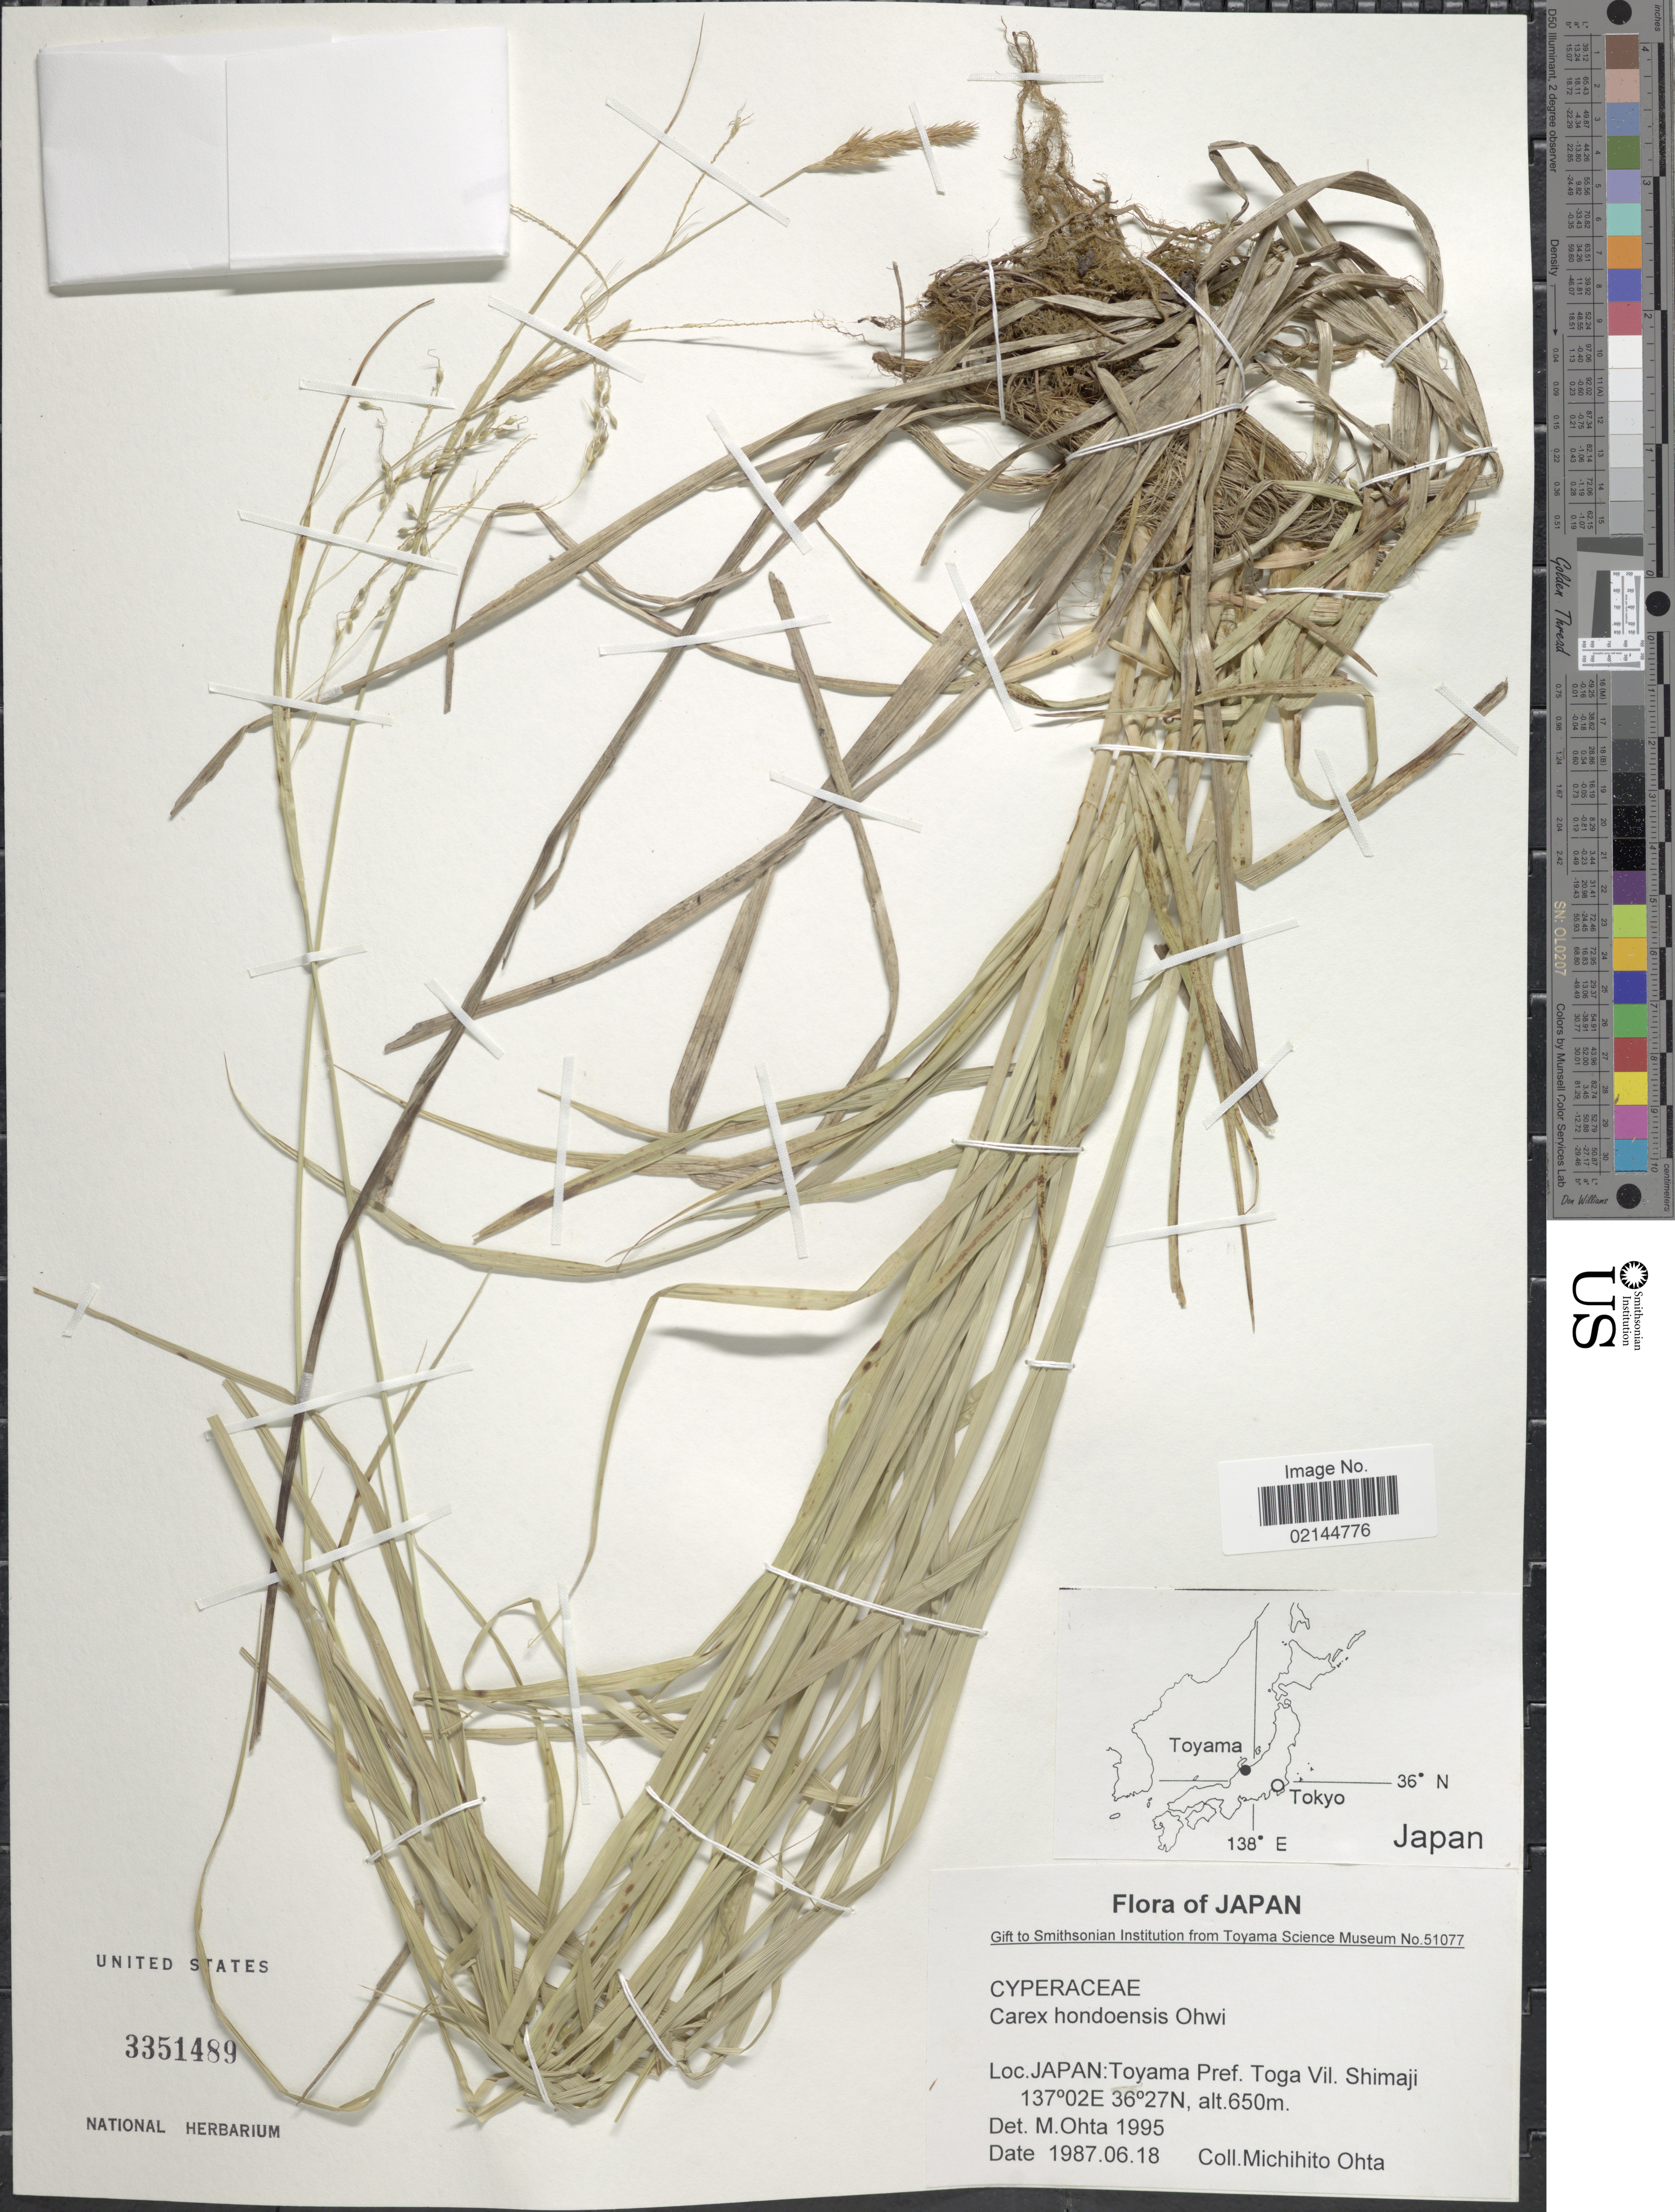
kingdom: Plantae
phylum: Tracheophyta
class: Liliopsida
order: Poales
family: Cyperaceae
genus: Carex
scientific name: Carex hondoensis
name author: Ohwi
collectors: M. Ohta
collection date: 1987-06-18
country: Japan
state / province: Toyama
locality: Japan Toyama Pref. Toga Vil. Shimaji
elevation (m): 650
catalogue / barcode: US 3351489